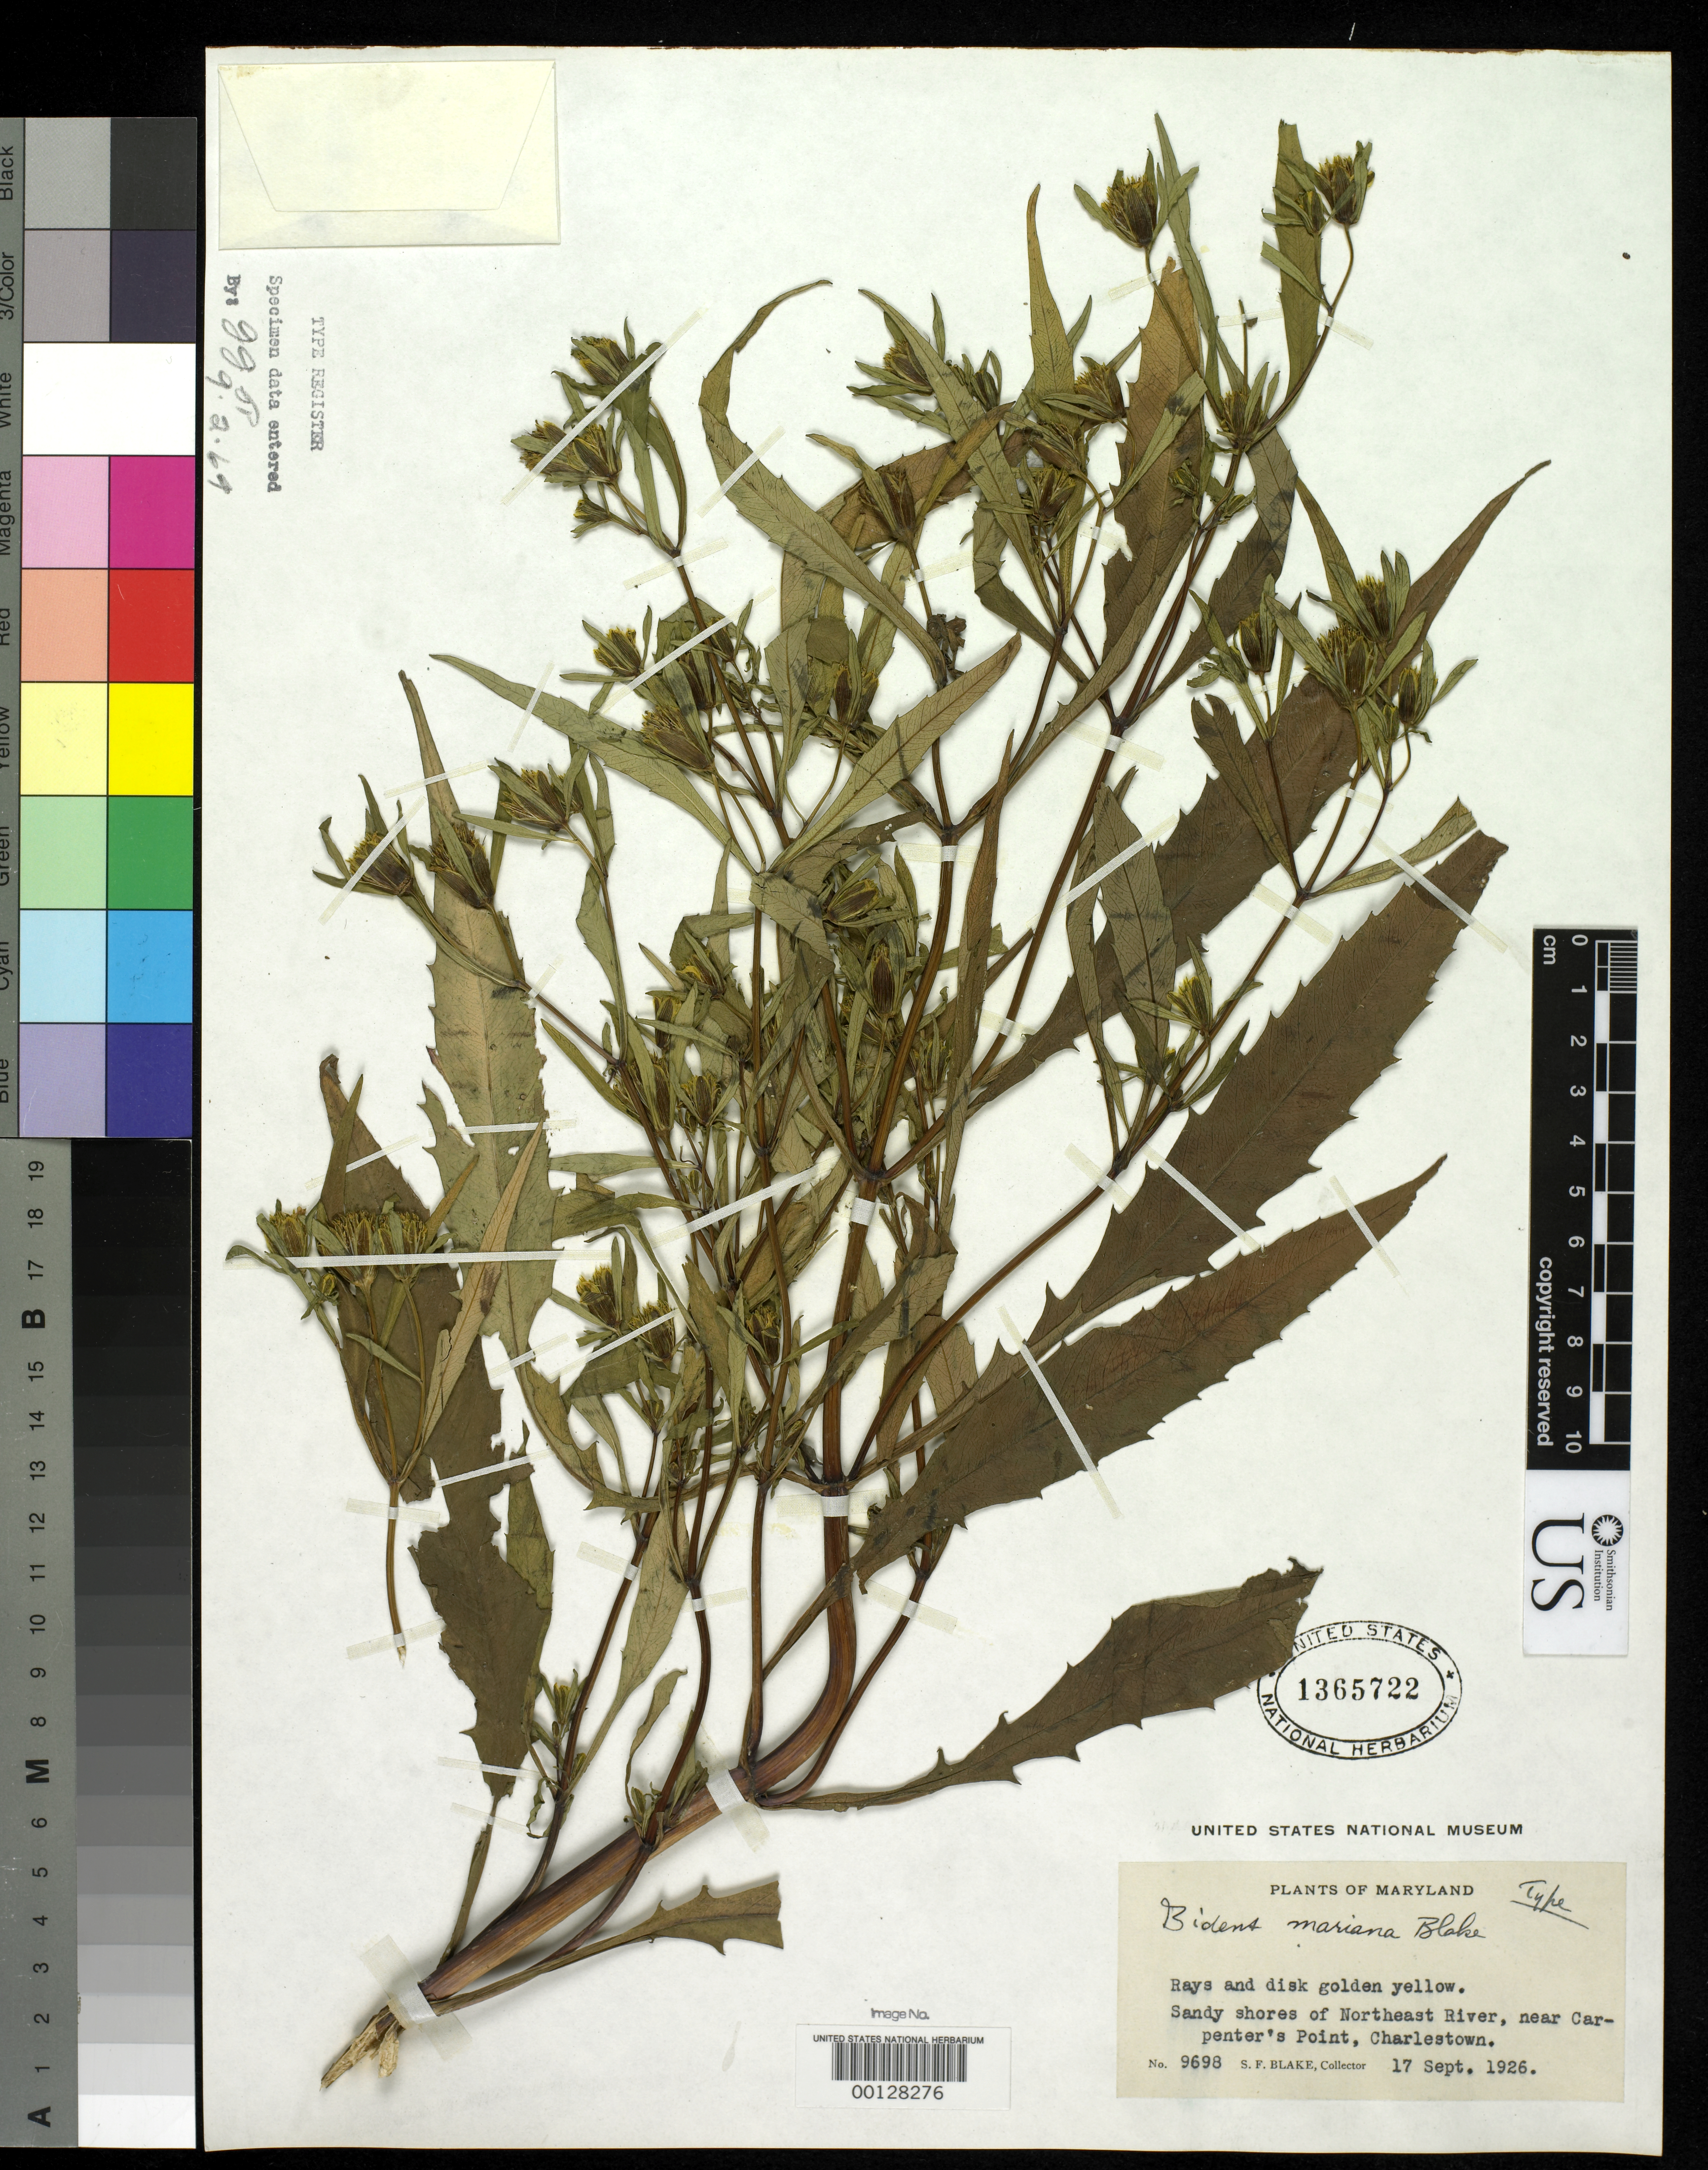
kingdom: Plantae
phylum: Tracheophyta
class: Magnoliopsida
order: Asterales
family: Asteraceae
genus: Bidens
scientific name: Bidens mariana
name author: S.F. Blake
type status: Holotype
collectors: S. Blake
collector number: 9698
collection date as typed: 17 Sep 1926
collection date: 1926-09-17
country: United States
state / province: Maryland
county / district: Cecil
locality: Sandy shores of North East River, near Carpenters Point, Charlestown.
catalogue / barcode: US 1365722